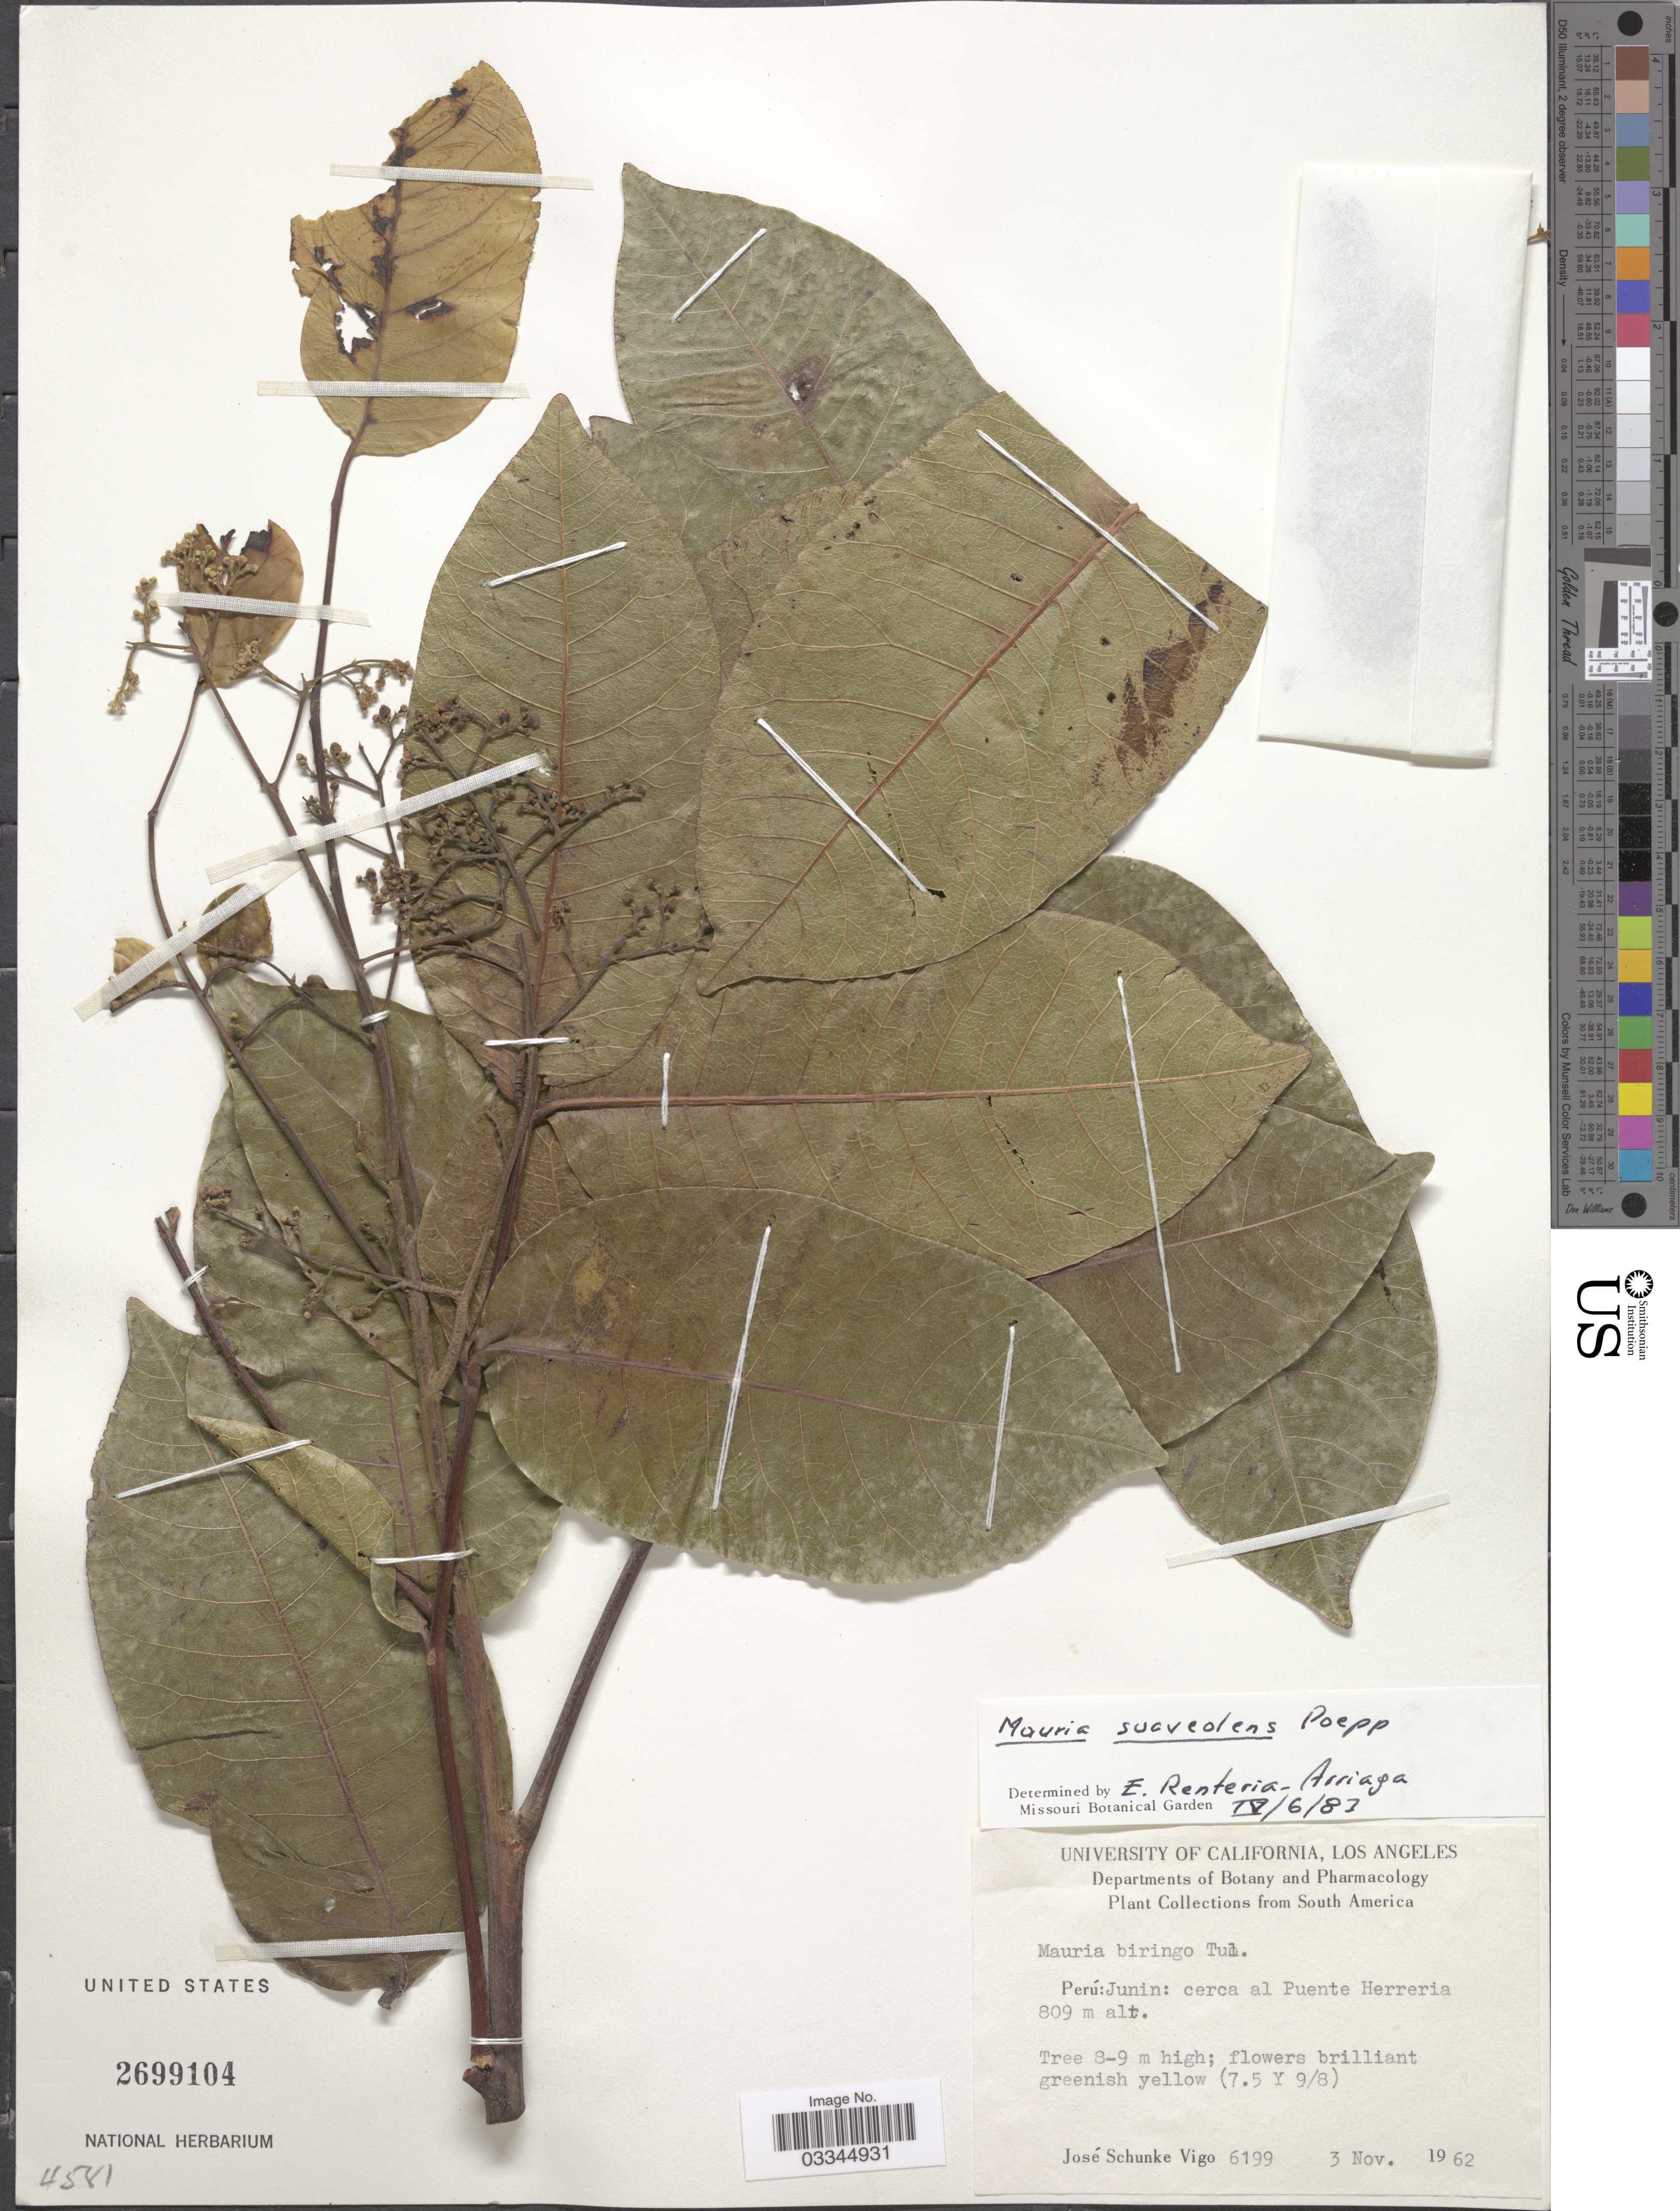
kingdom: Plantae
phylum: Tracheophyta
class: Magnoliopsida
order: Sapindales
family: Anacardiaceae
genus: Mauria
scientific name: Mauria suaveolens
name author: Poepp.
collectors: J. Schunke Vigo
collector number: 6199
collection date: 1962-11-03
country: Peru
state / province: Junín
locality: Cerca al Puente Herreria.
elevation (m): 809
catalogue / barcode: US 2699104